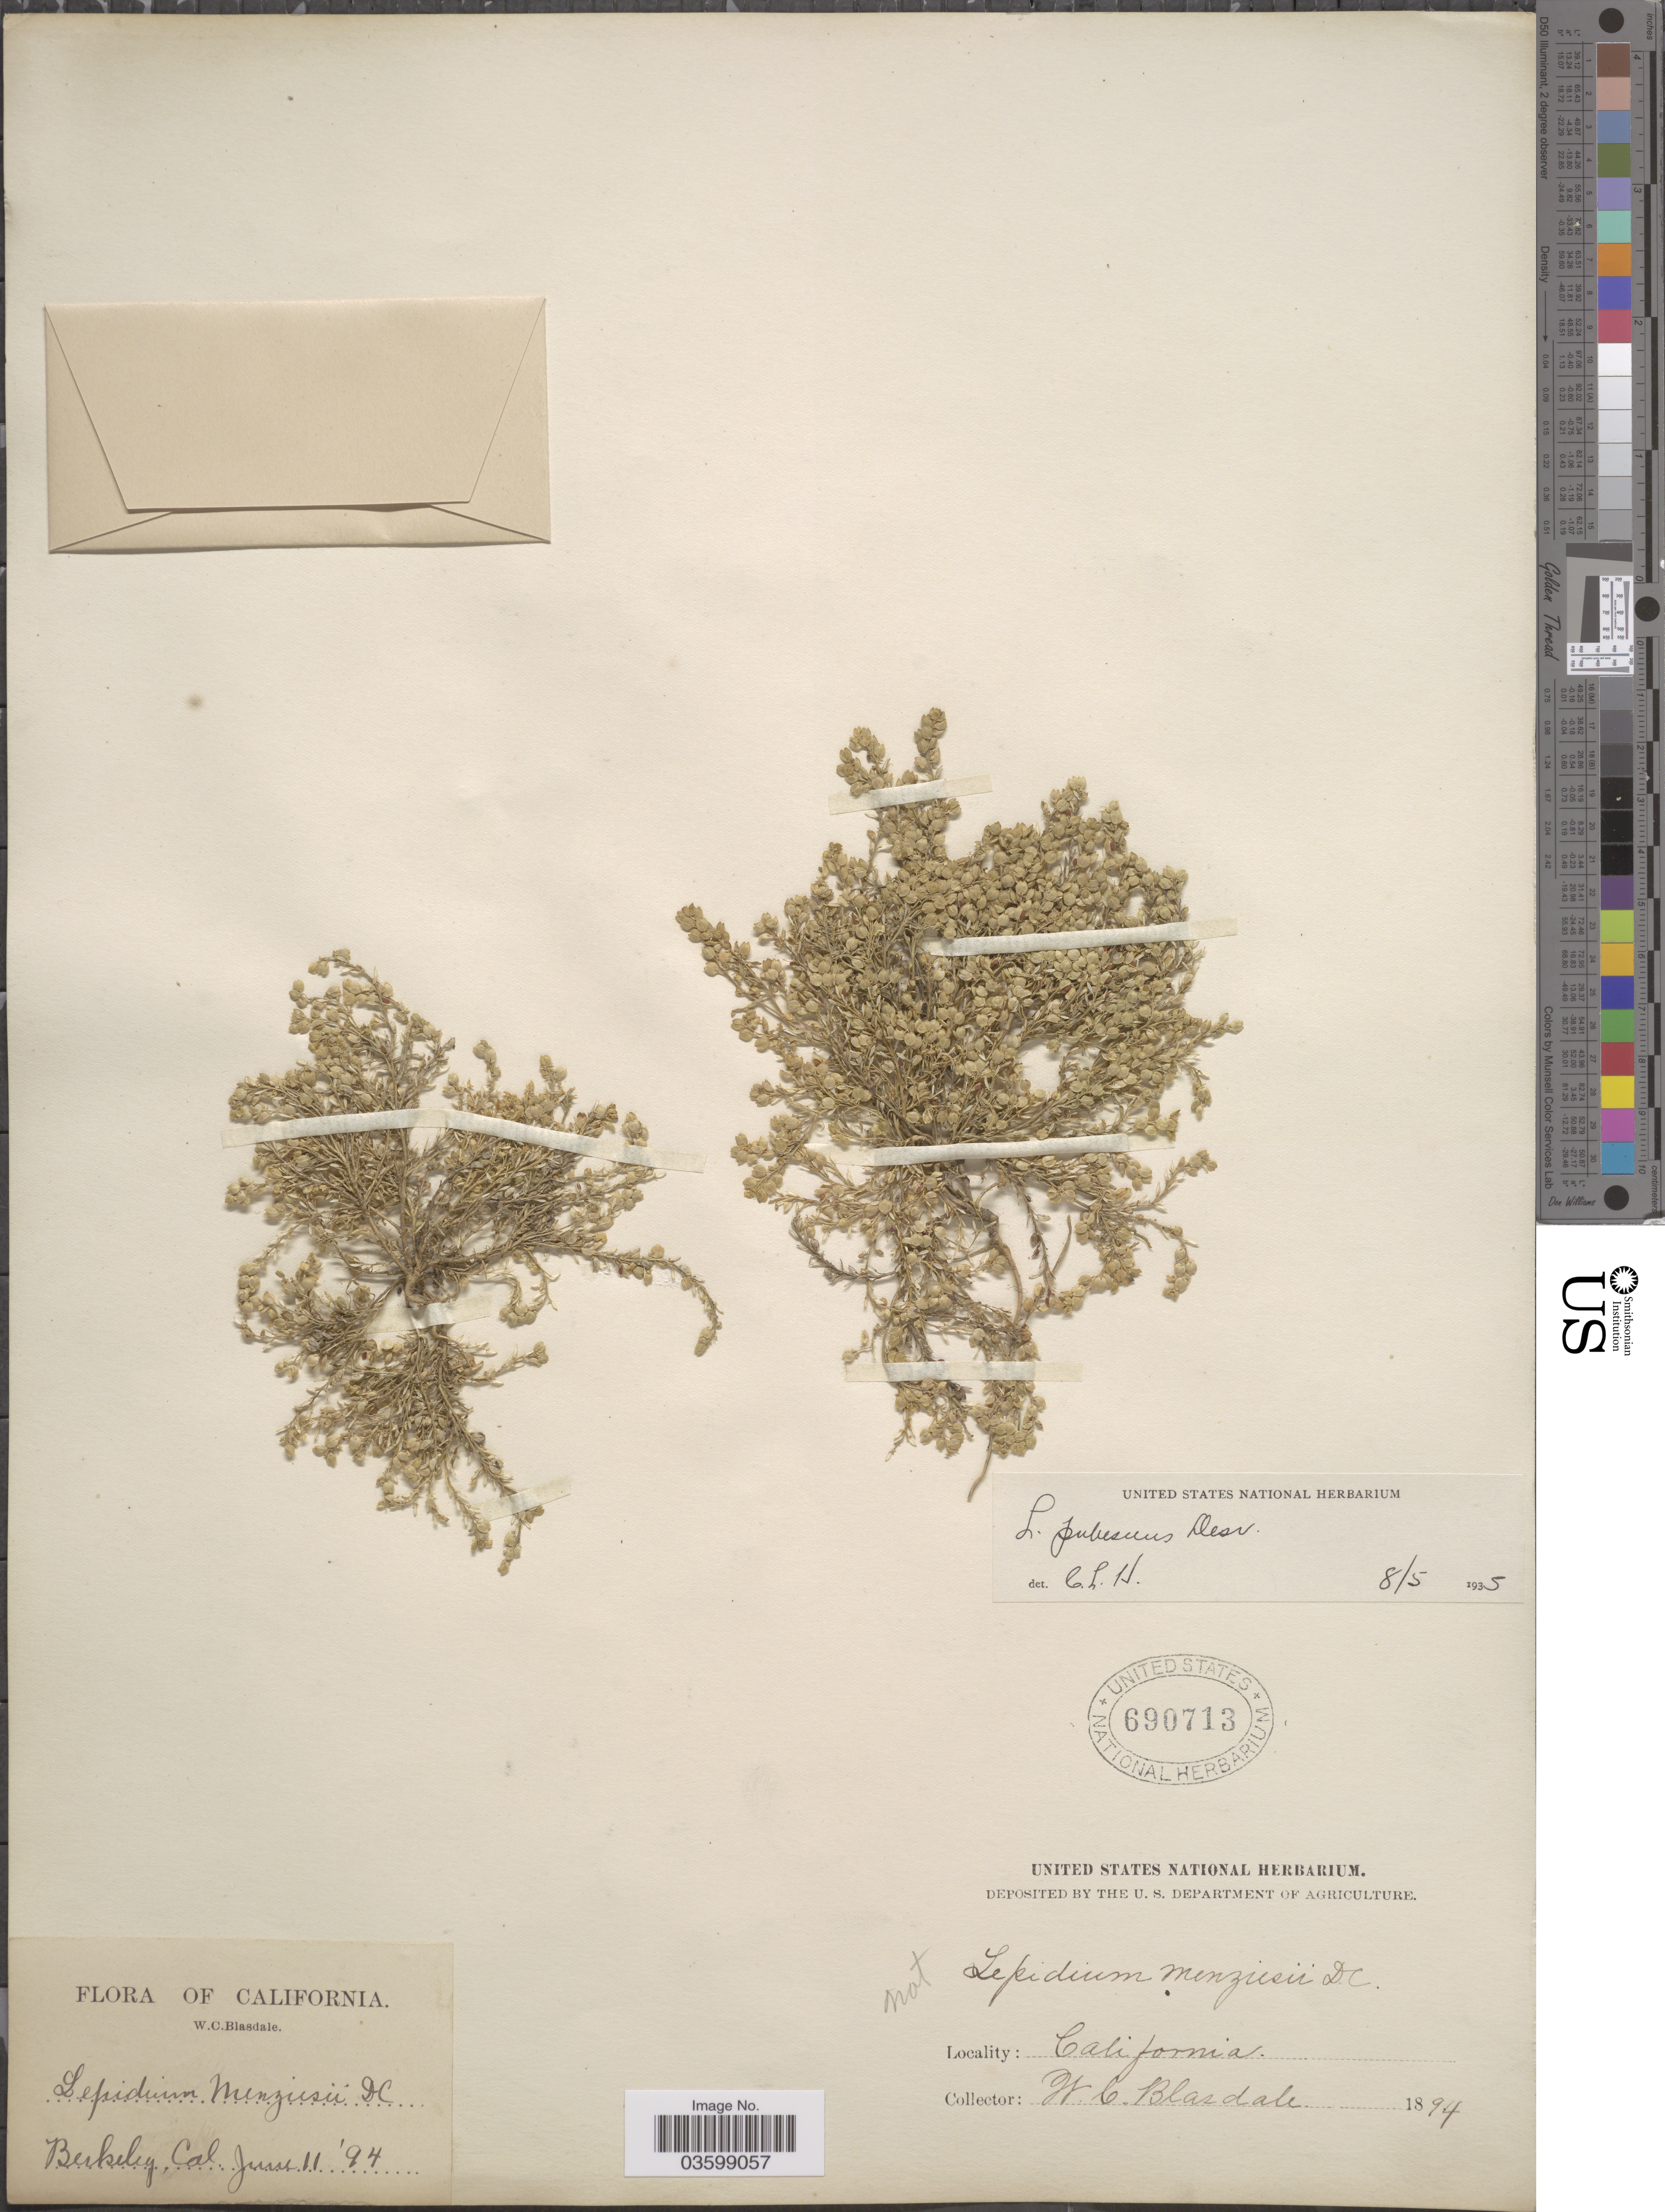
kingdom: Plantae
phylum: Tracheophyta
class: Magnoliopsida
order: Brassicales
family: Brassicaceae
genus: Lepidium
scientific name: Lepidium strictum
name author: (S. Watson) Rattan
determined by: Al-Shehbaz, I. A., (MO), Missouri Botanical Garden (UNITED STATES)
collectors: W. Blasdale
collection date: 1894-06-11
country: United States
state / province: California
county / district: Alameda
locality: Berkeley.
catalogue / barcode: US 690713